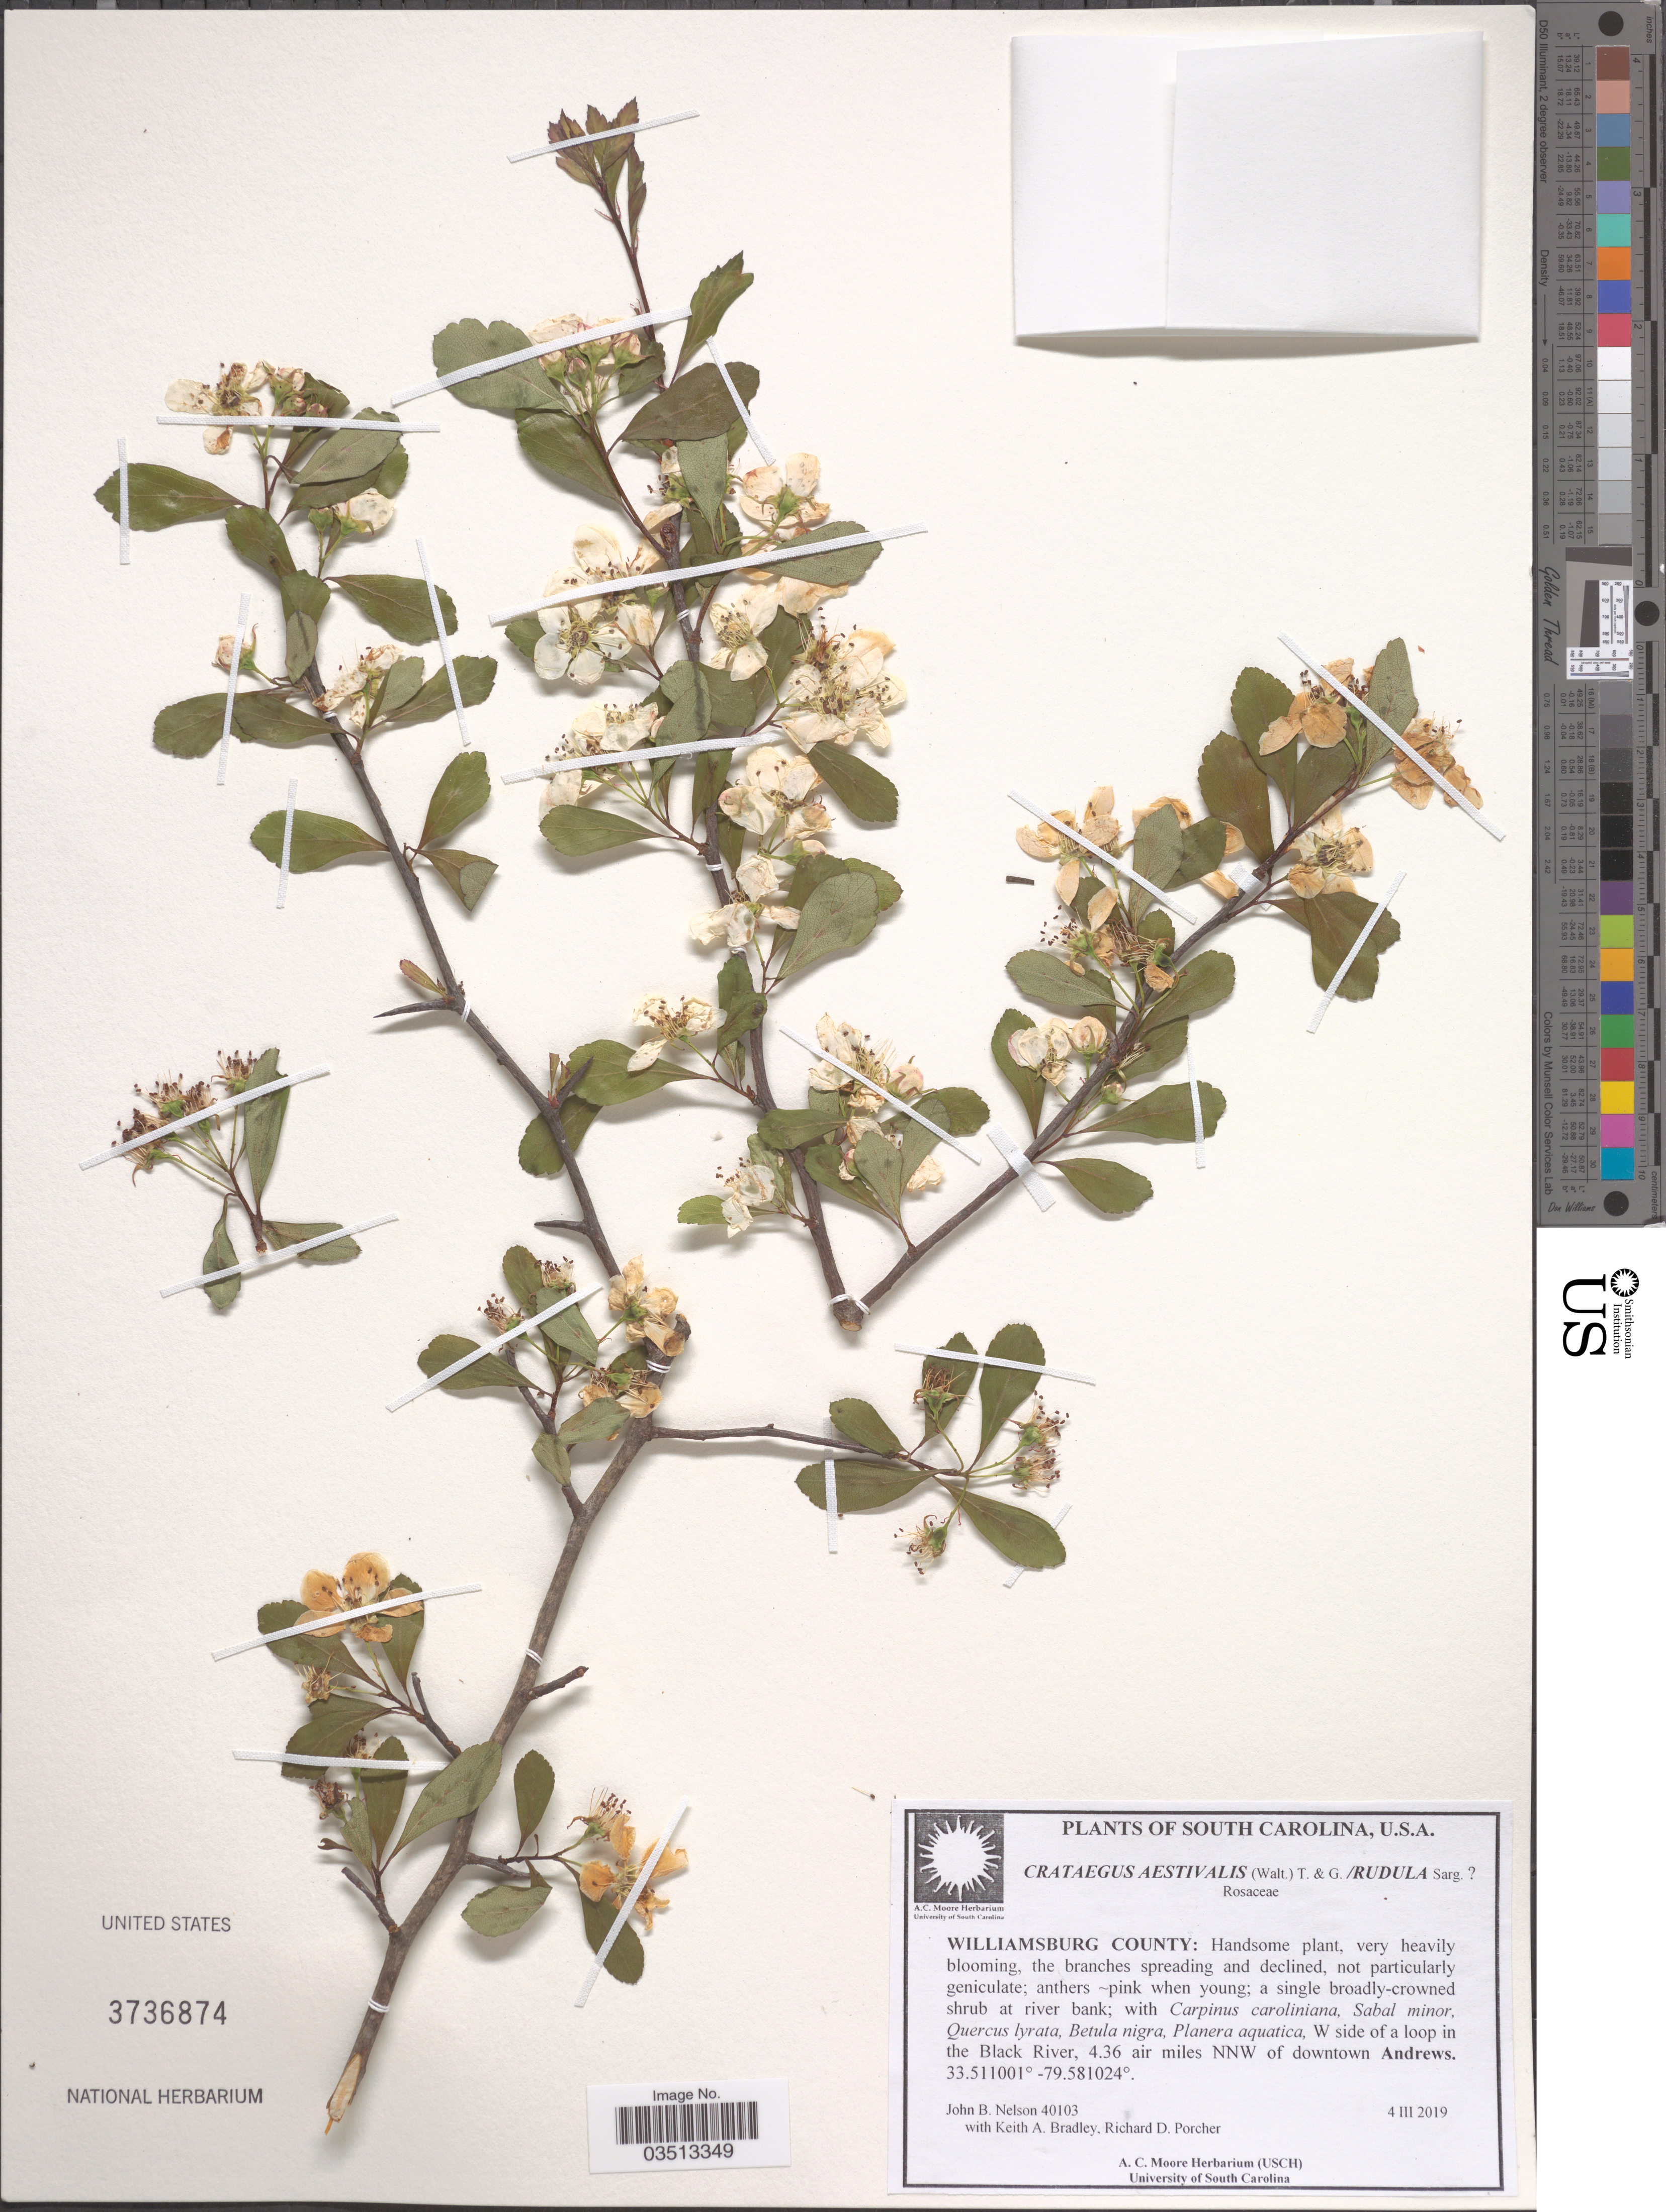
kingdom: Plantae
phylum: Tracheophyta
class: Magnoliopsida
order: Rosales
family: Rosaceae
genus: Crataegus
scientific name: Crataegus aestivalis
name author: (Walter) Torr. & A. Gray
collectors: J. B. Nelson, K. Bradley & R. Porcher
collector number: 40103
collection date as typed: Transcribed d/m/y: 4/3/2019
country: United States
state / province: South Carolina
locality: Williamsburg County: W side of a loop in the Black River, 4.36 air miles NNW of downtown Andrews.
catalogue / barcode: US 3736874